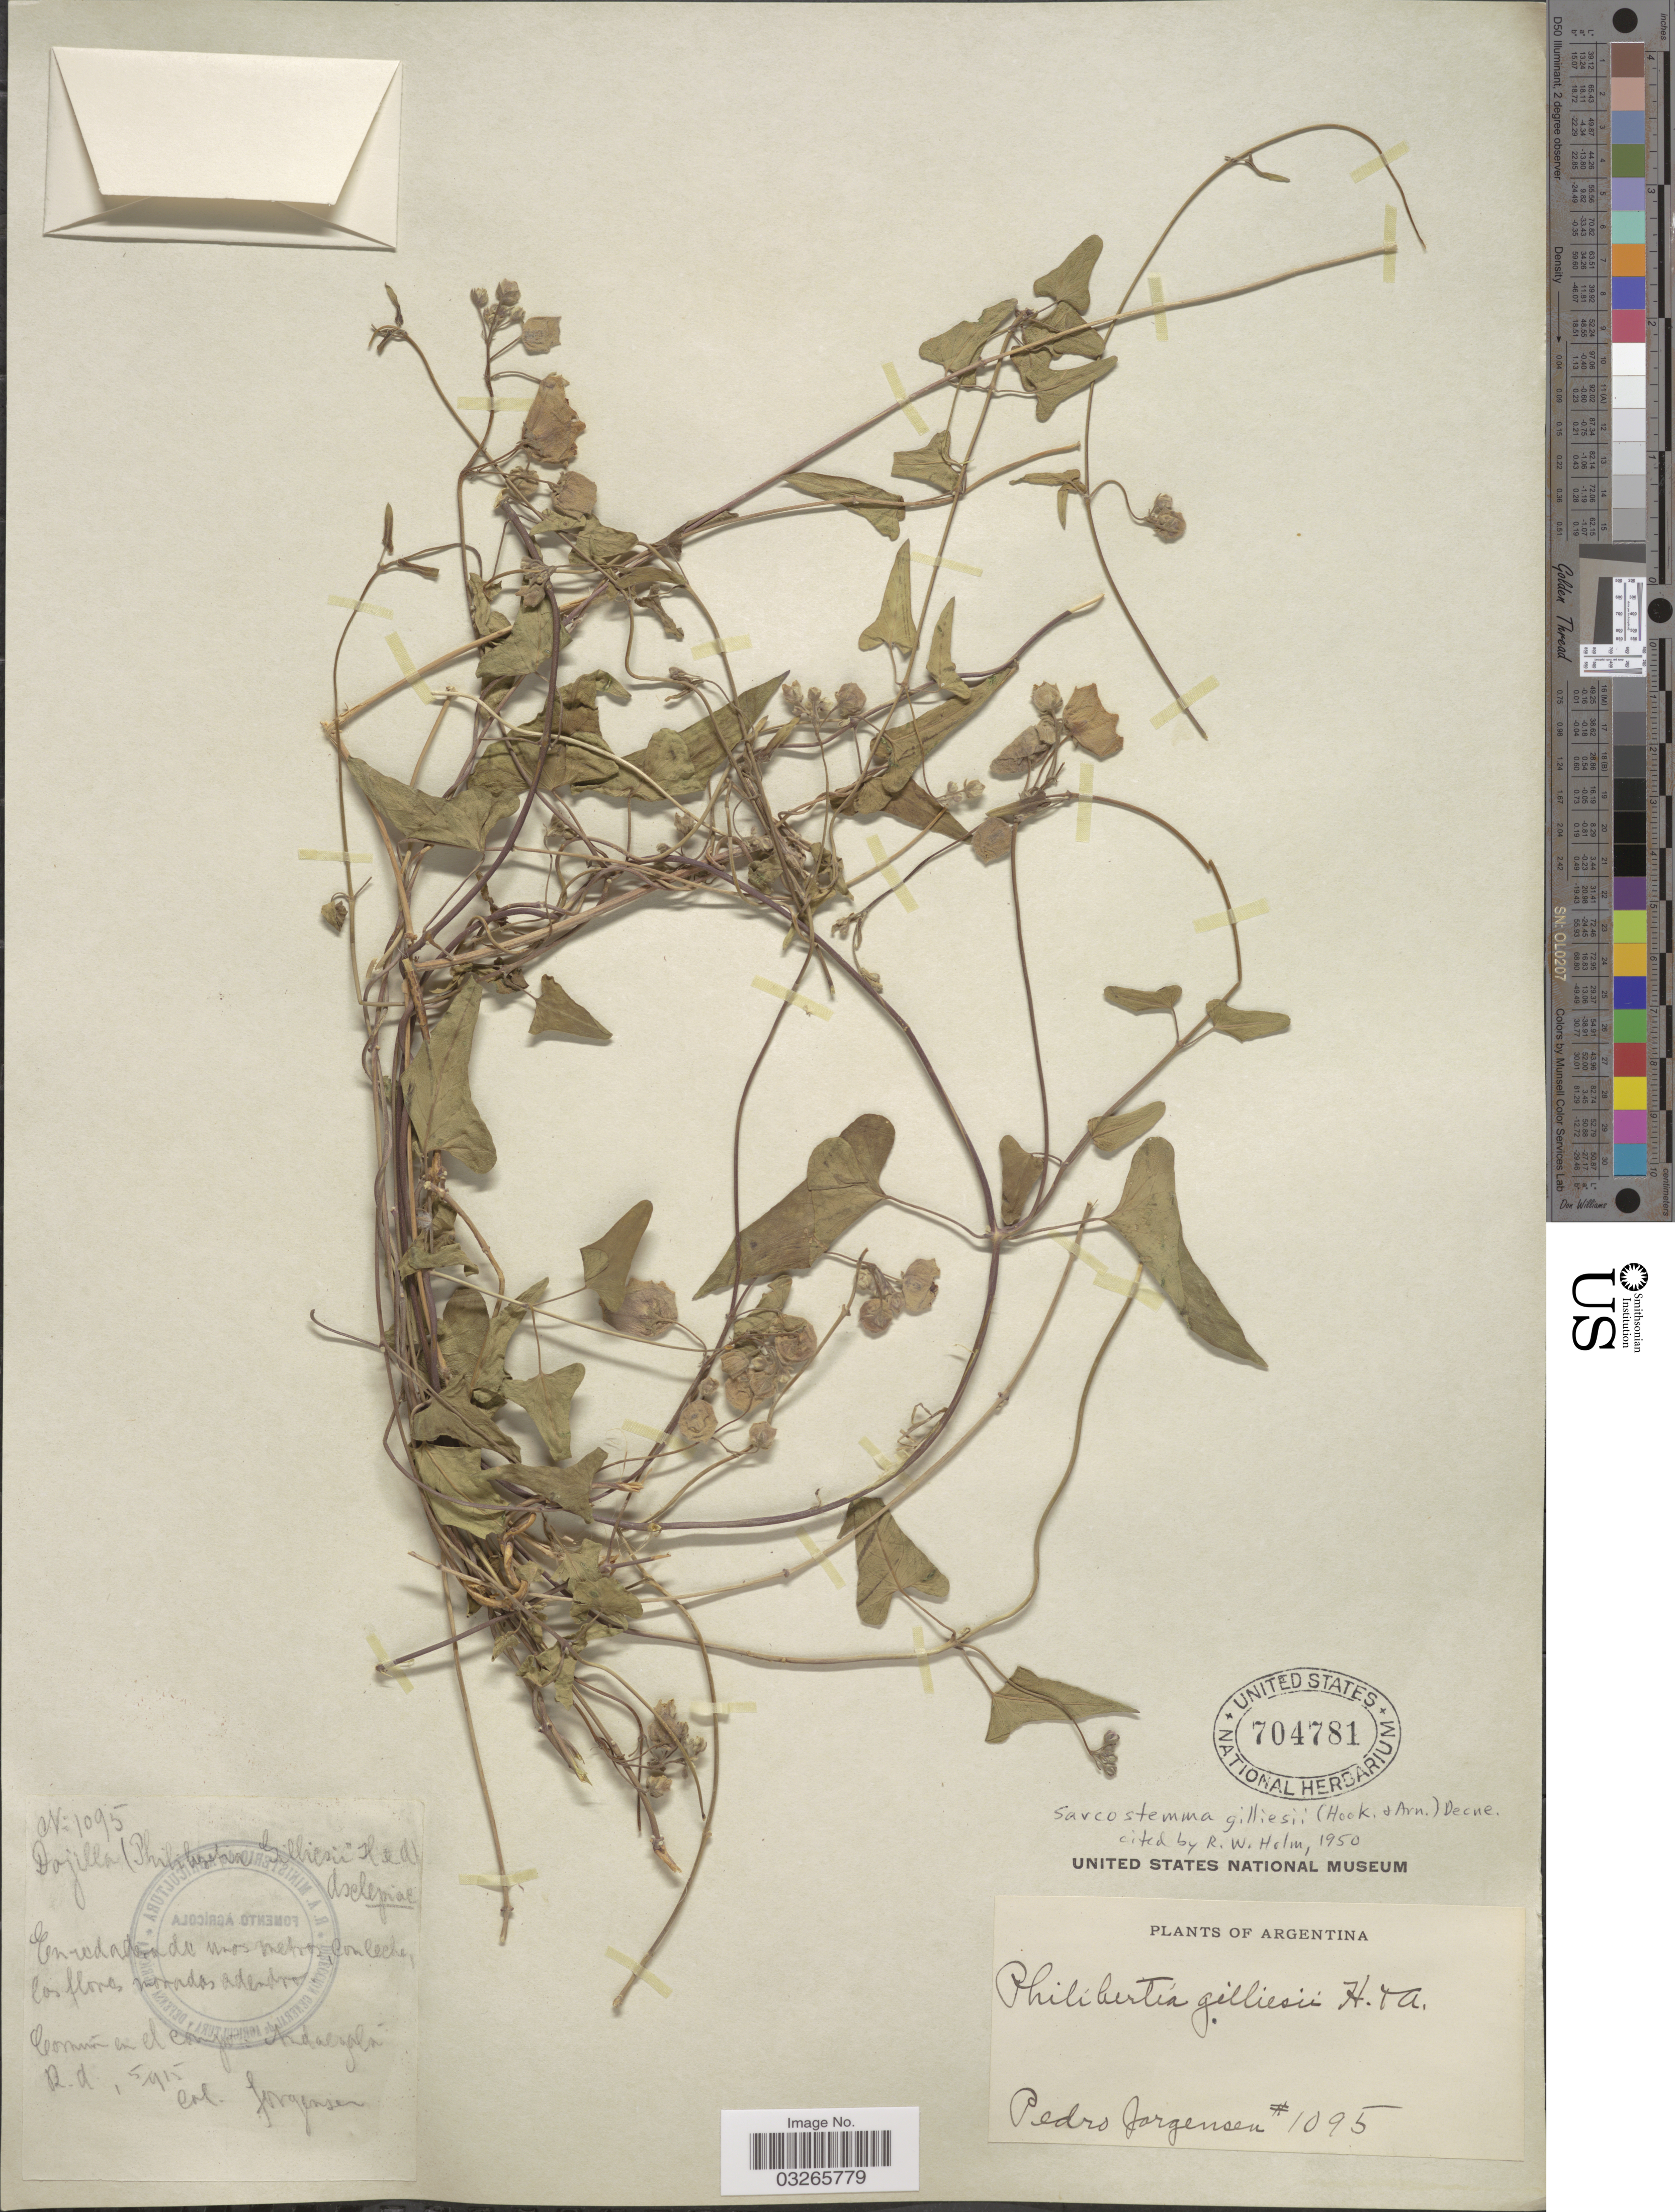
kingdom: Plantae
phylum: Tracheophyta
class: Magnoliopsida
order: Gentianales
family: Apocynaceae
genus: Sarcostemma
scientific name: Sarcostemma gilliesii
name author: (Hook. & Arn.) Decne.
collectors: P. Jörgensen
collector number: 1095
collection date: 1915-05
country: Argentina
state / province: Catamarca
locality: En el campo Andalgalá, R.A.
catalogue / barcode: US 704781